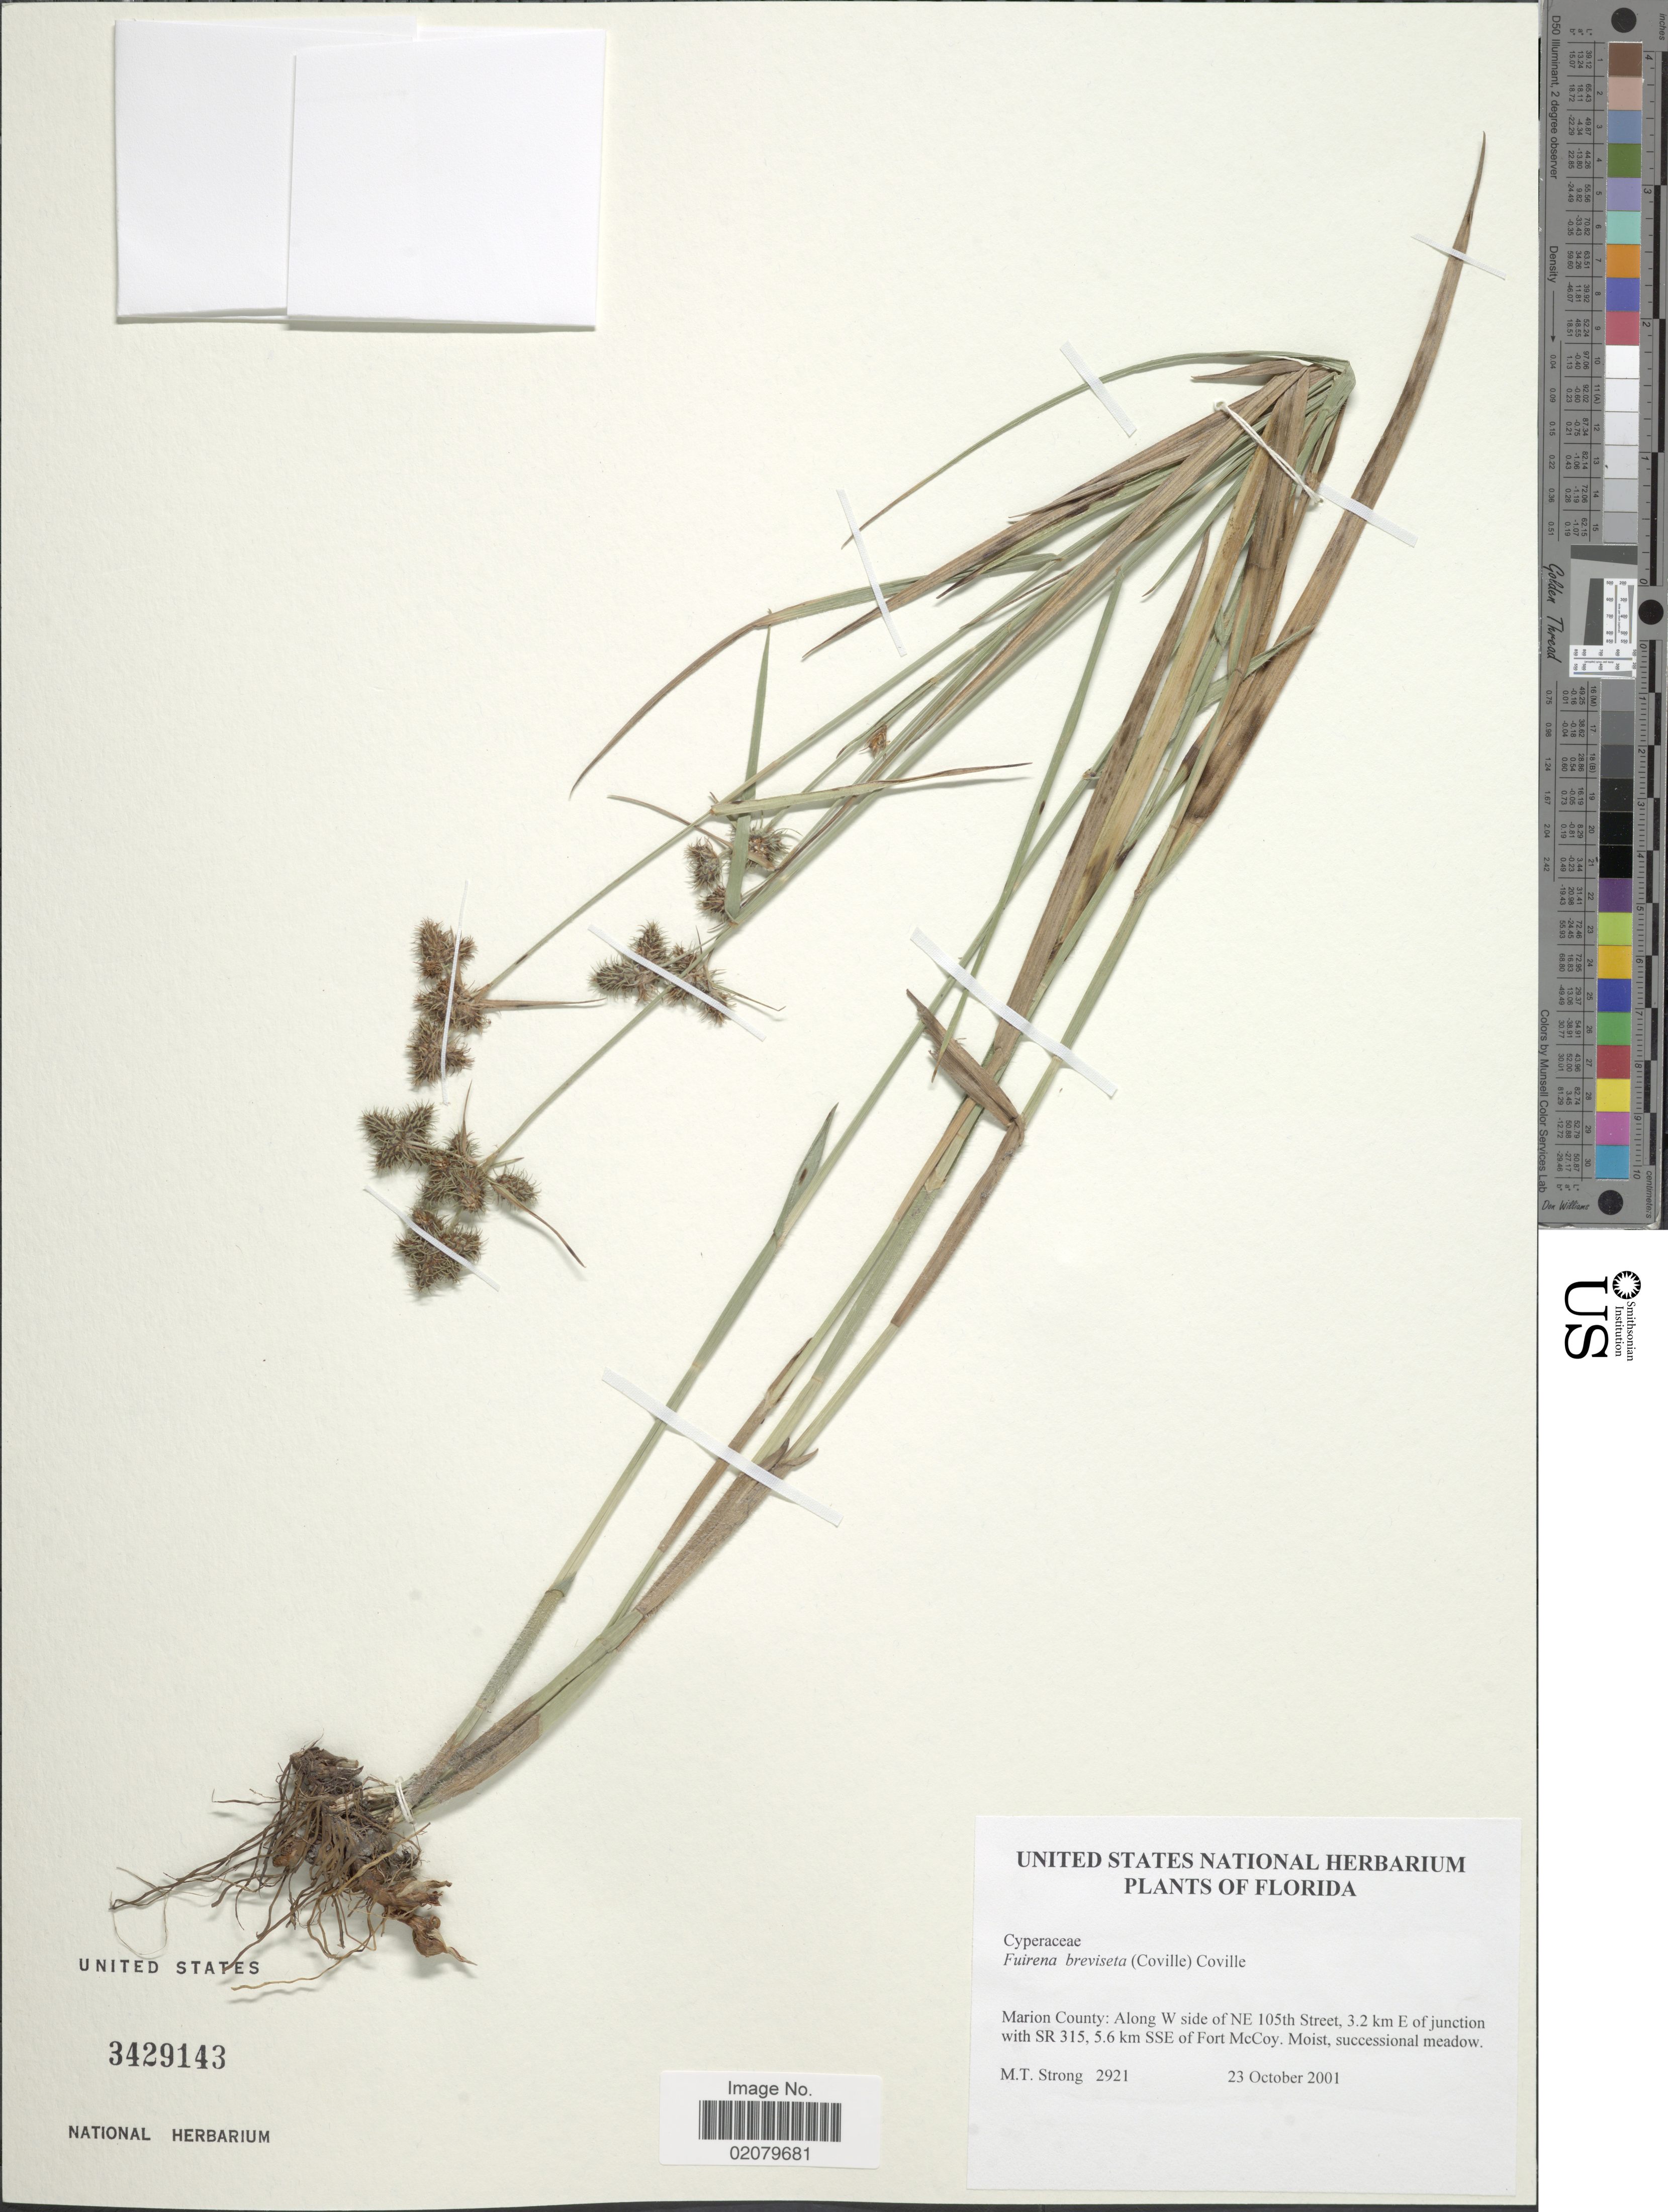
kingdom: Plantae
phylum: Tracheophyta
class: Liliopsida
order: Poales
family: Cyperaceae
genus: Fuirena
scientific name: Fuirena breviseta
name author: (Coville) Coville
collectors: M. T. Strong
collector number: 2921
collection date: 2001-10-23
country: United States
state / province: Florida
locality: Marion County: Along W side of NE 105th Street, 3.2 km E of junction with SR 315, 5.6 km SSE of Fort McCoy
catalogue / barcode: US 3429143